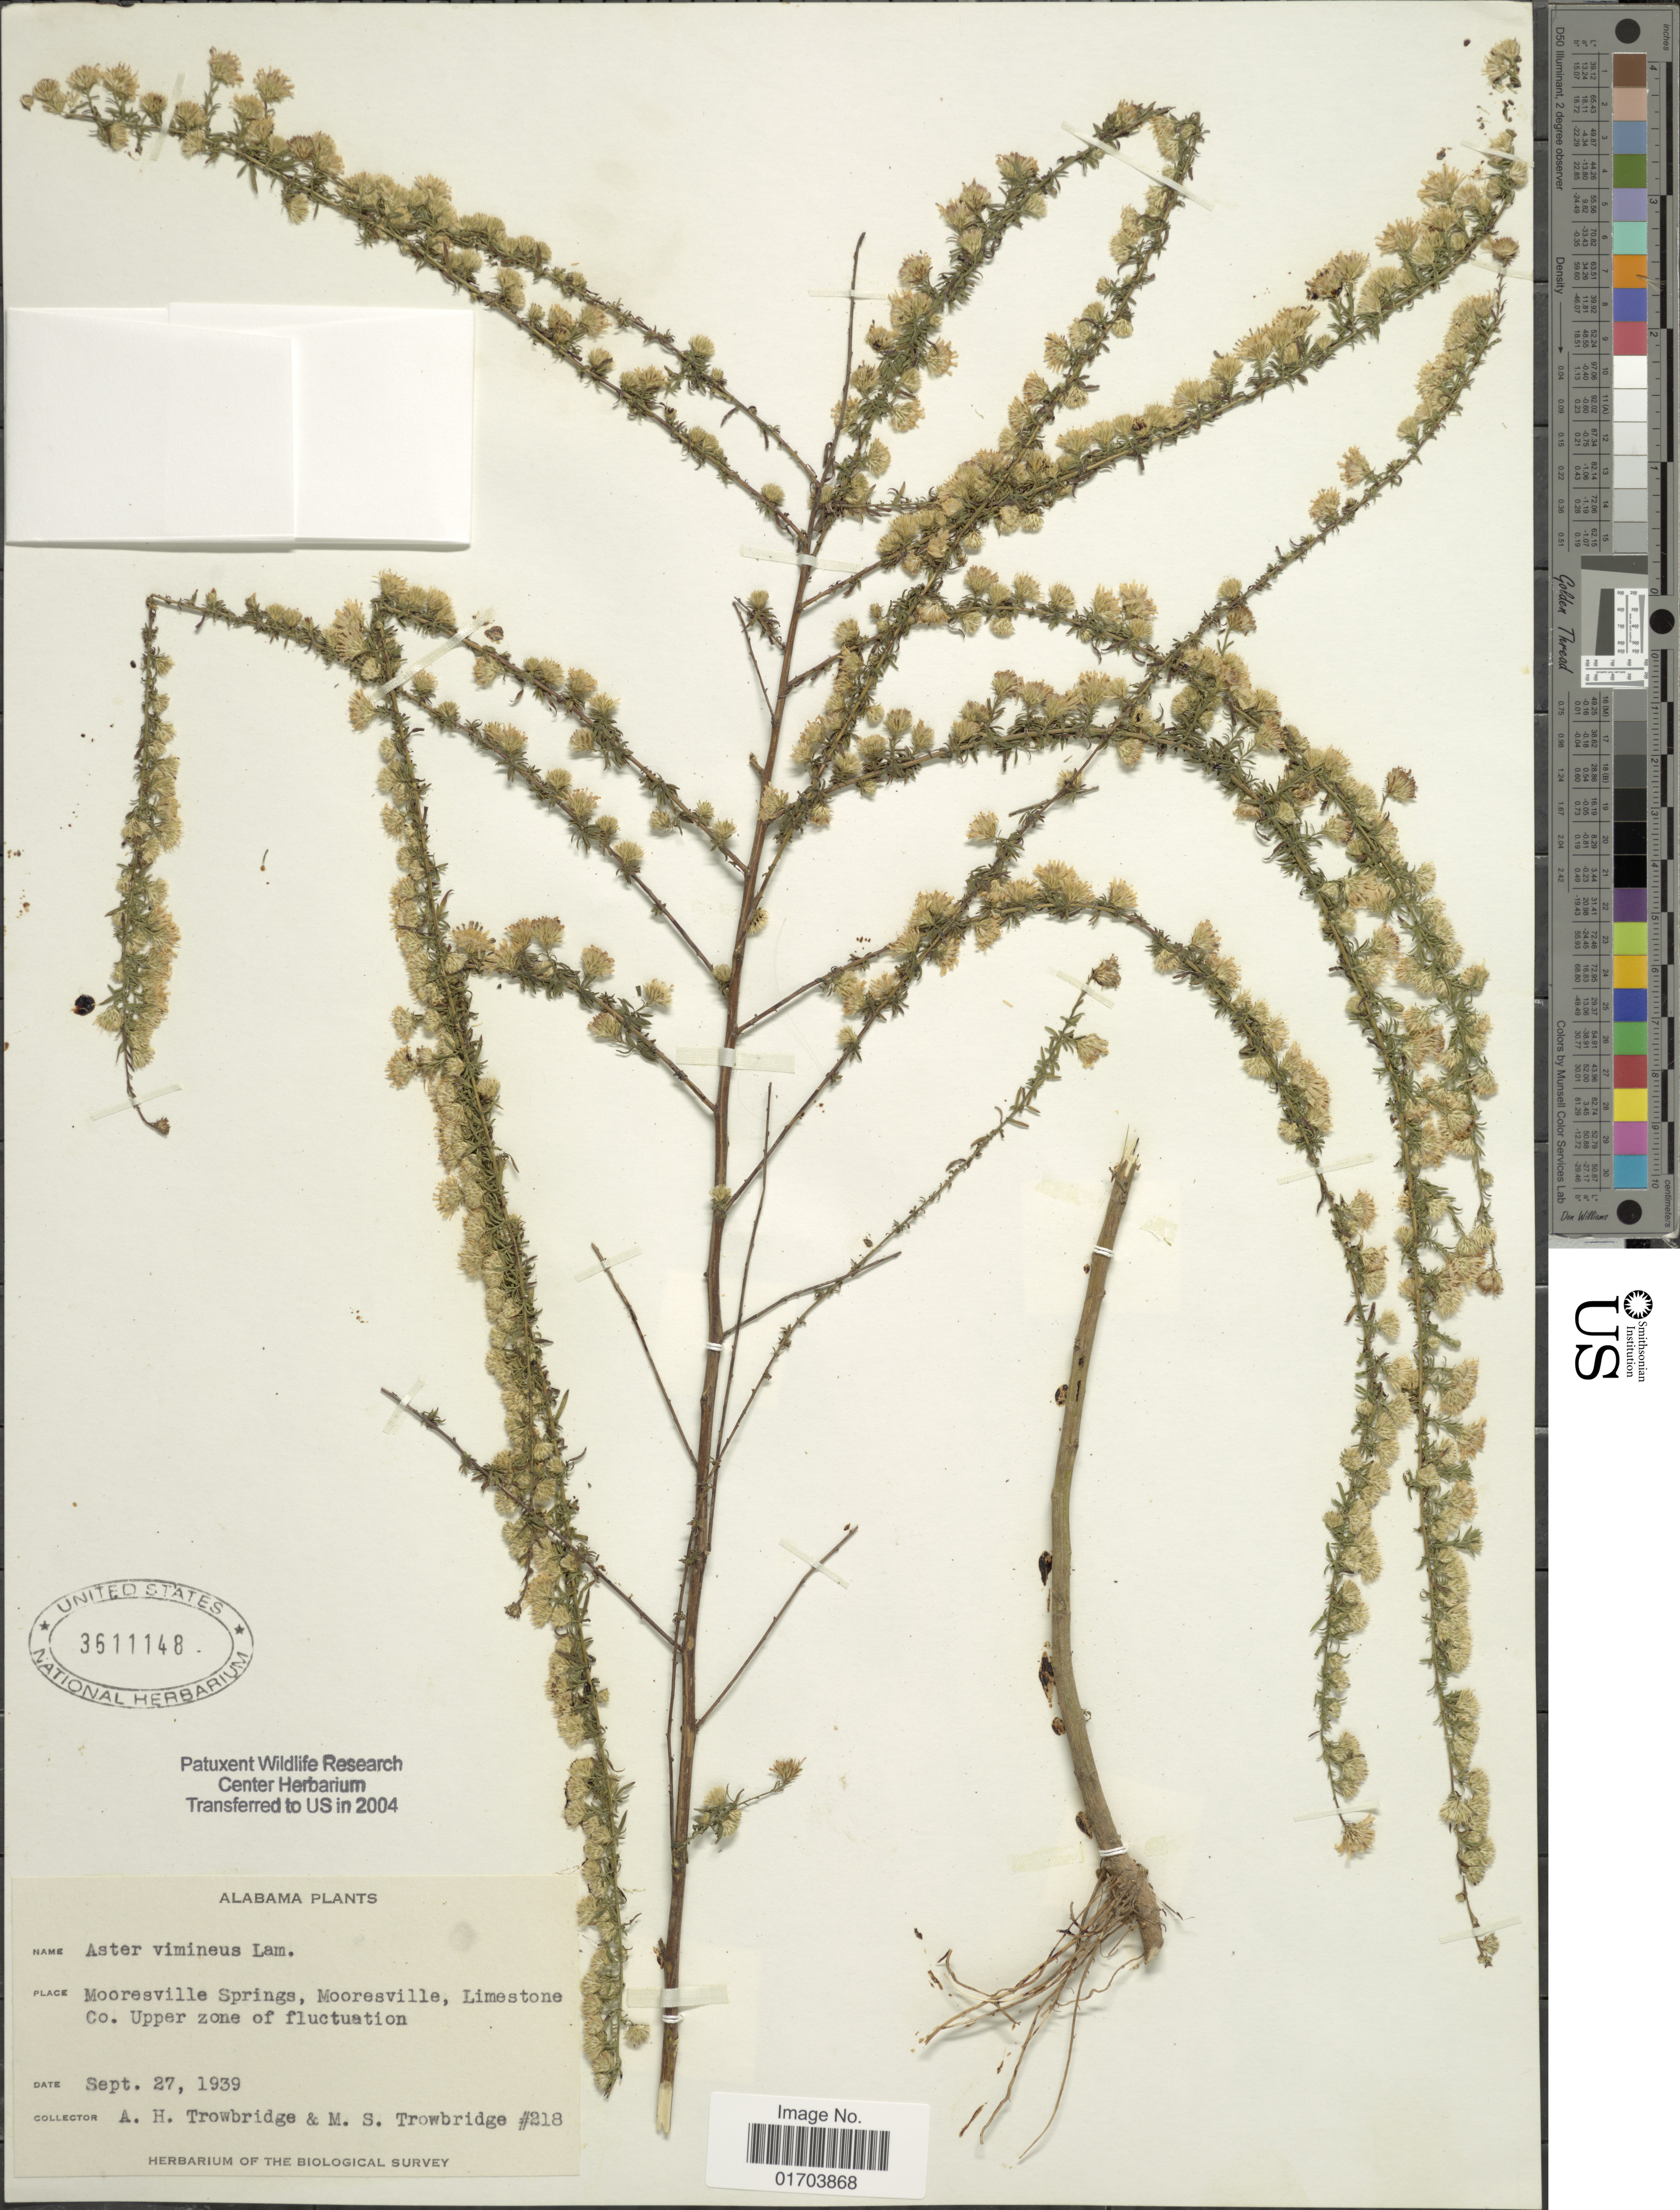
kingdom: Plantae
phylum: Tracheophyta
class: Magnoliopsida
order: Asterales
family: Asteraceae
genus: Symphyotrichum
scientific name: Symphyotrichum racemosum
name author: (Elliott) G.L. Nesom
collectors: A. H. Trowbridge & M. Trowbridge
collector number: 218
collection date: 1939-09-27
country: United States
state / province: Alabama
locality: Mooresville Springs, Mooresville, Limestone Co. Upper zone of fluctuation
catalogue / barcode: US 3611148